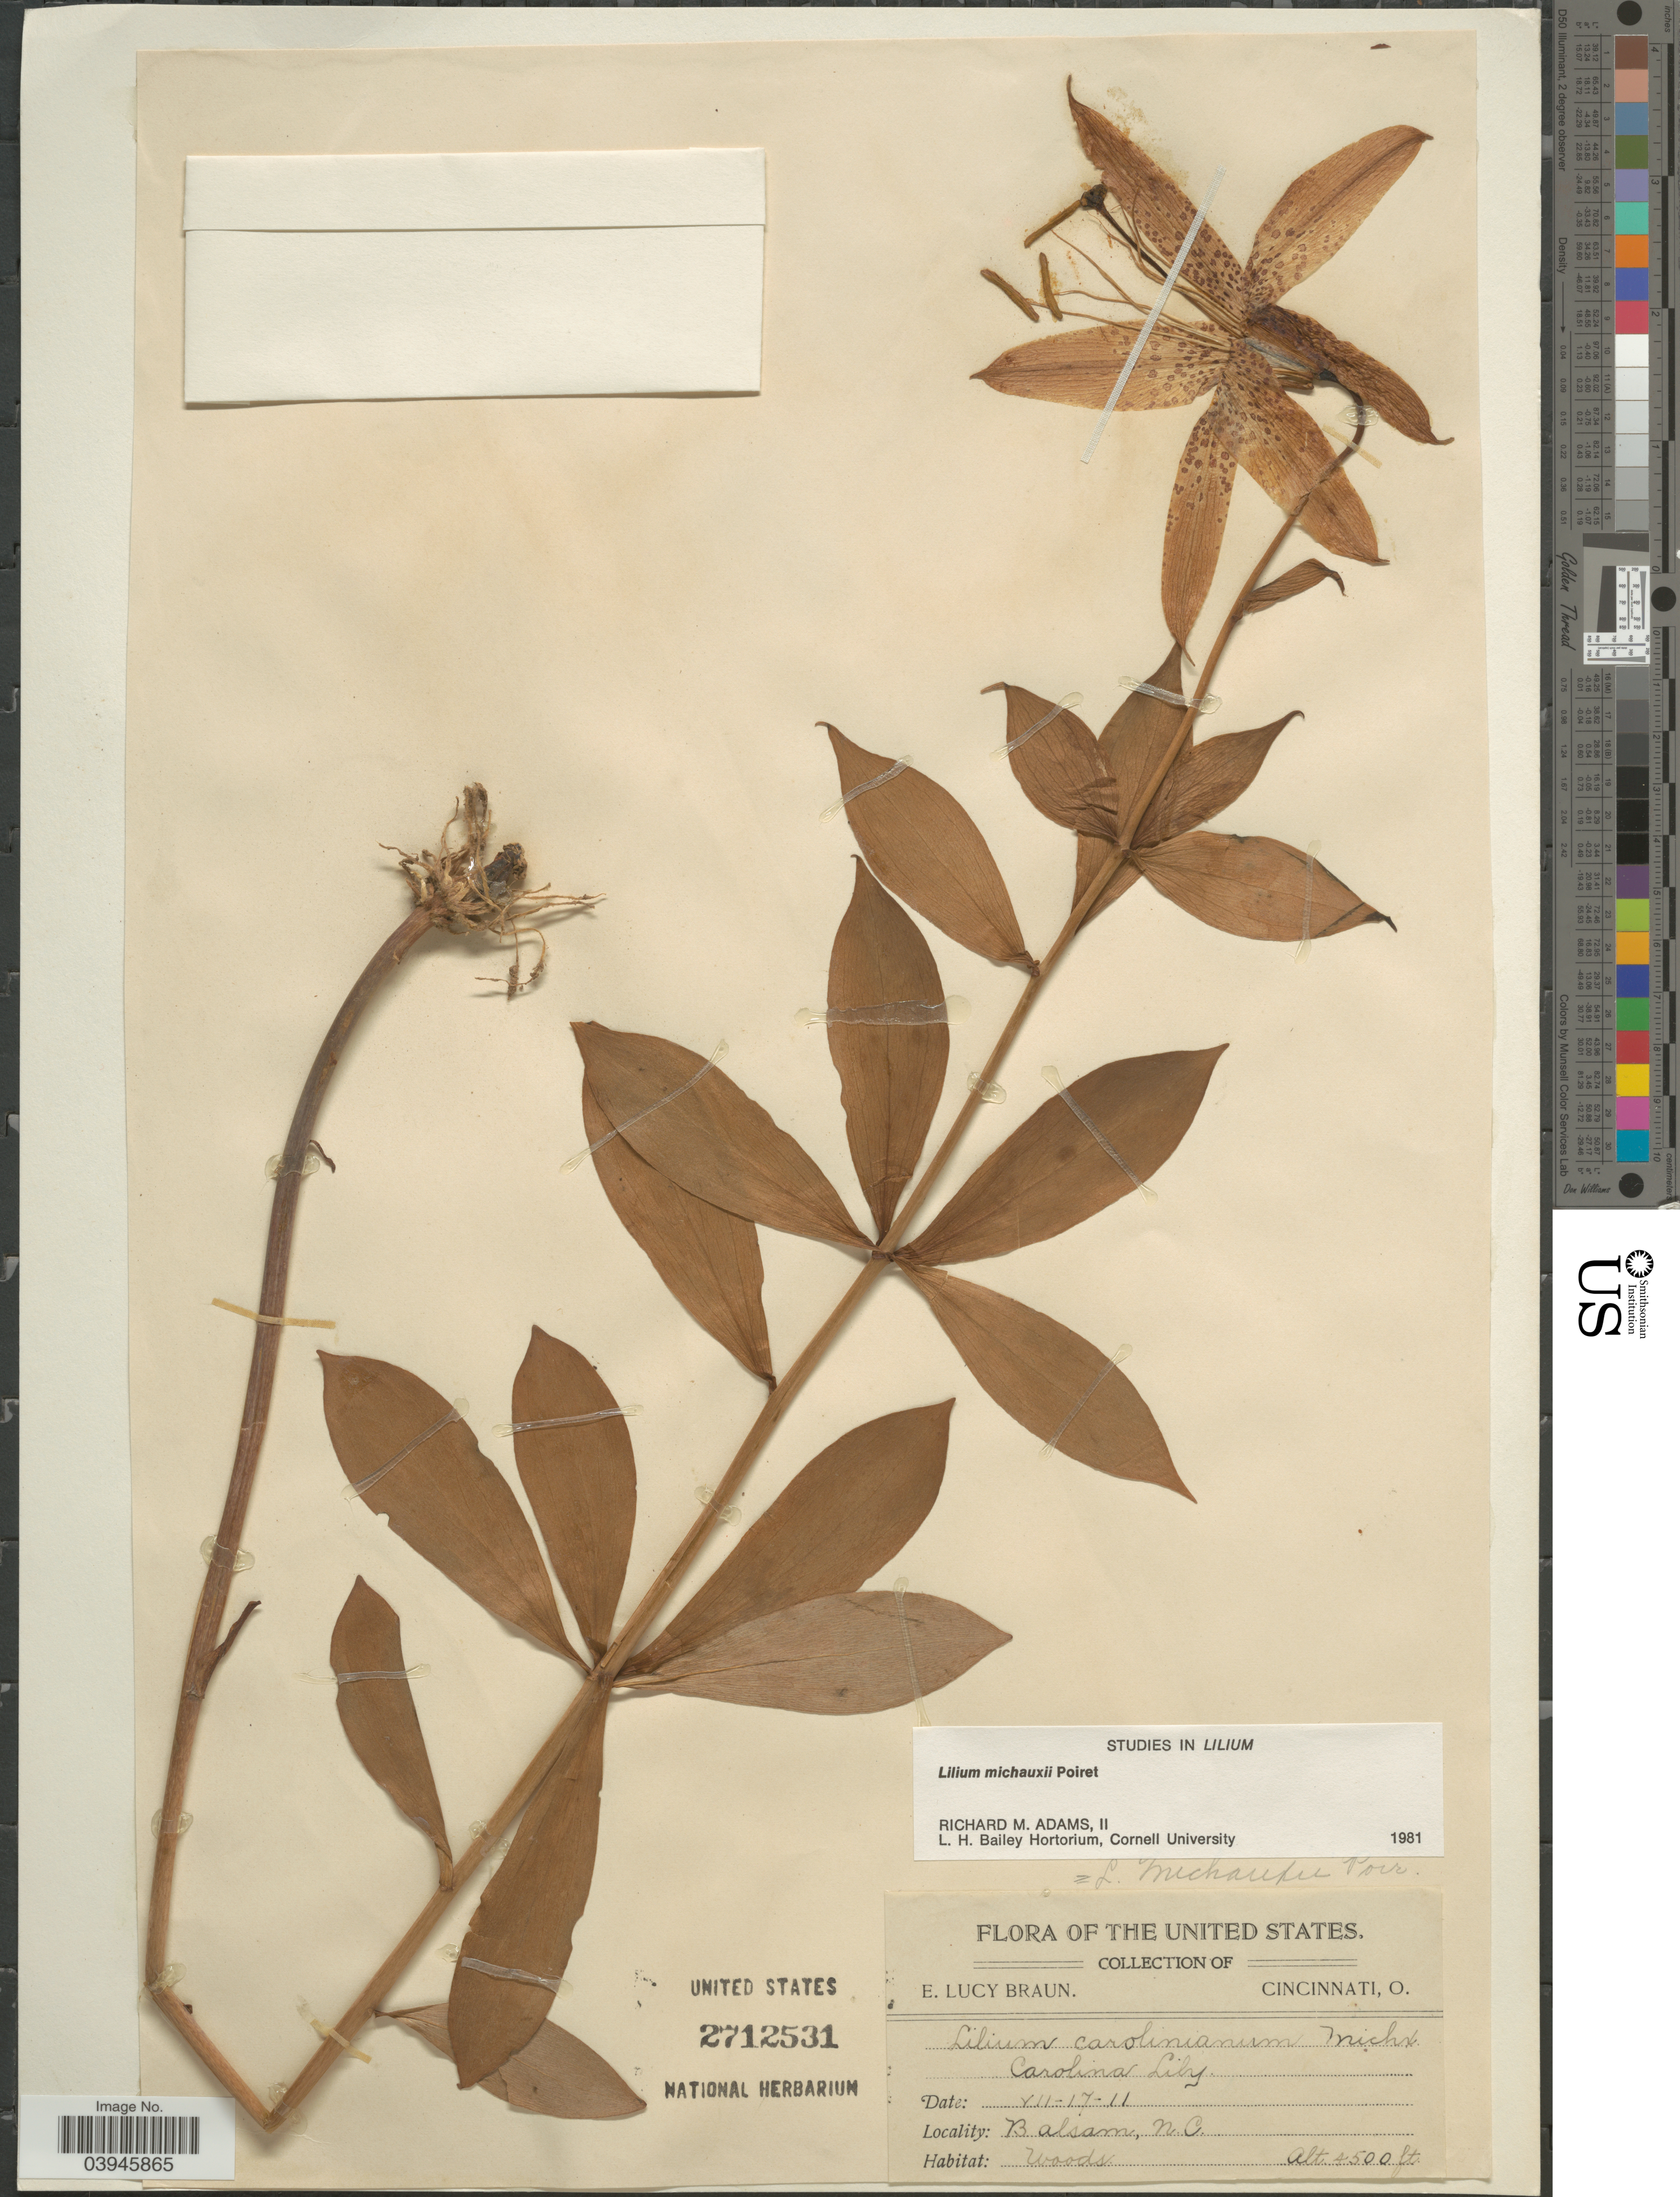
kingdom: Plantae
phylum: Tracheophyta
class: Liliopsida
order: Liliales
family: Liliaceae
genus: Lilium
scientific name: Lilium michauxii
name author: Poir.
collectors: E. L. Braun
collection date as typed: Transcribed d/m/y: 17/7/11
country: United States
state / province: North Carolina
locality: Balsam.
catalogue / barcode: US 2712531